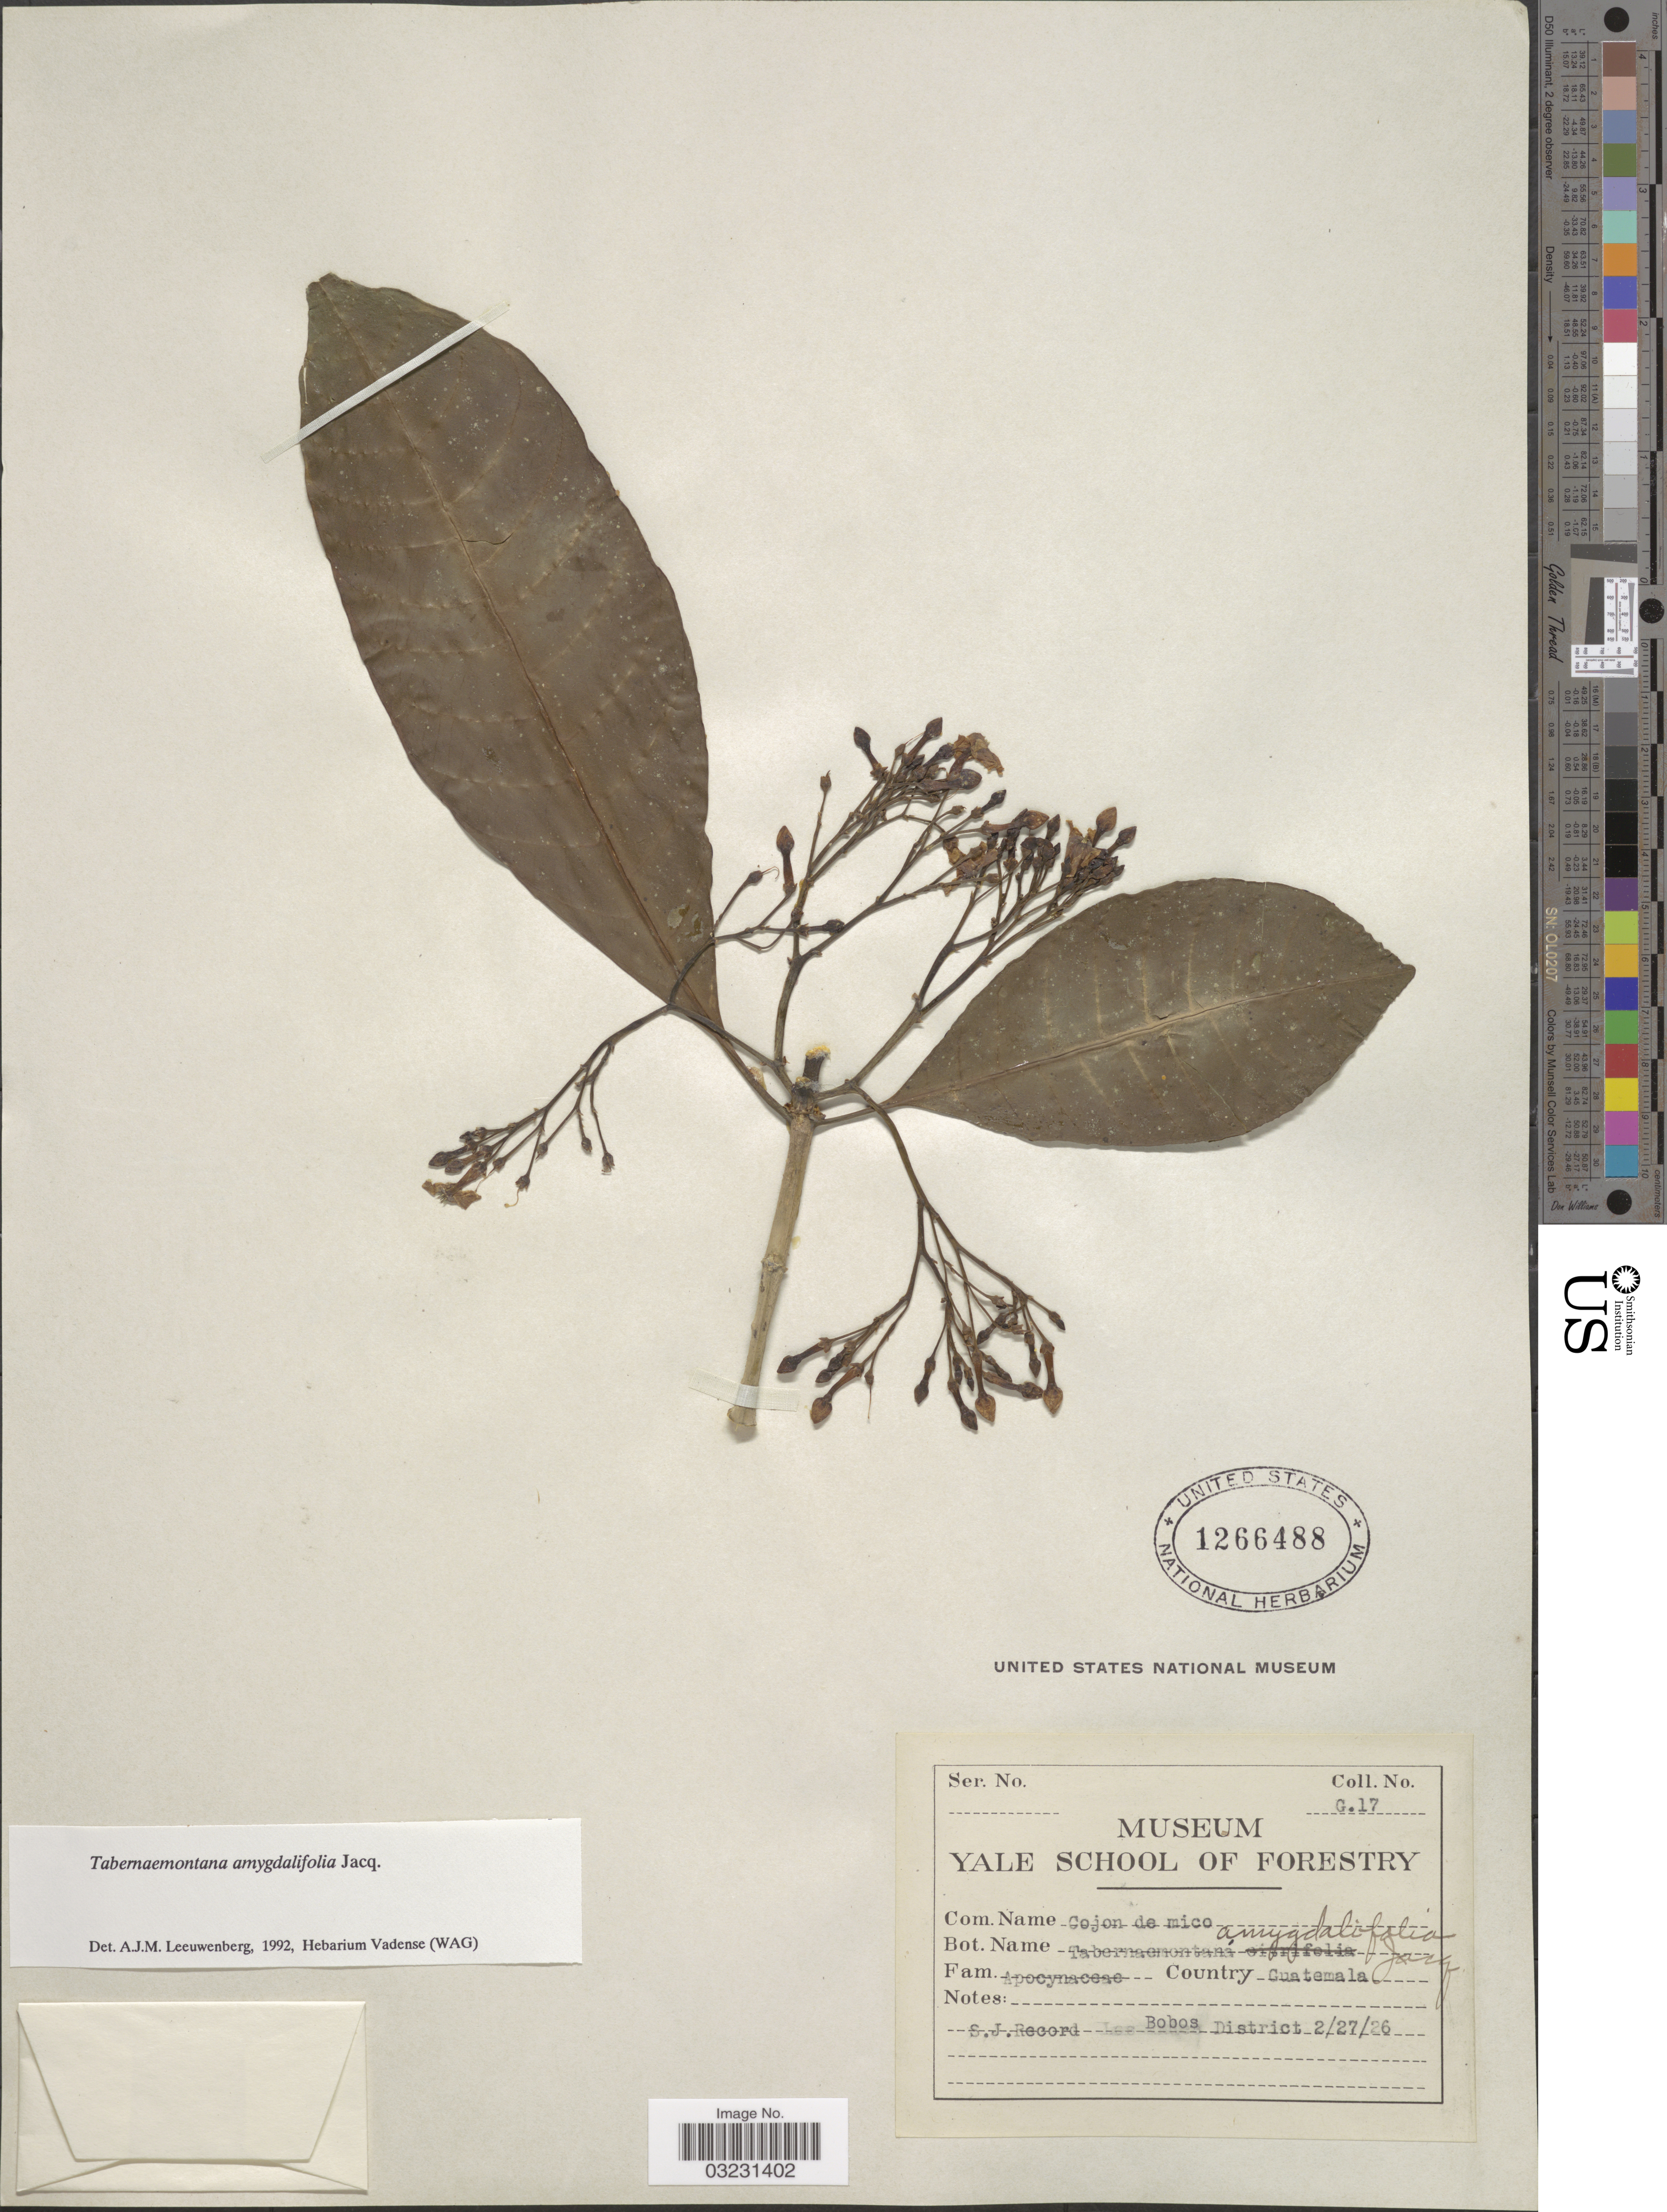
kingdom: Plantae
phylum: Tracheophyta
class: Magnoliopsida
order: Gentianales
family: Apocynaceae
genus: Tabernaemontana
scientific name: Tabernaemontana amygdalifolia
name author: Jacq.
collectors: S. J. Record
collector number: G.17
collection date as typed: Transcribed d/m/y: 27/2/26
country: Guatemala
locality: Bobos District.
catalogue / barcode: US 1266488